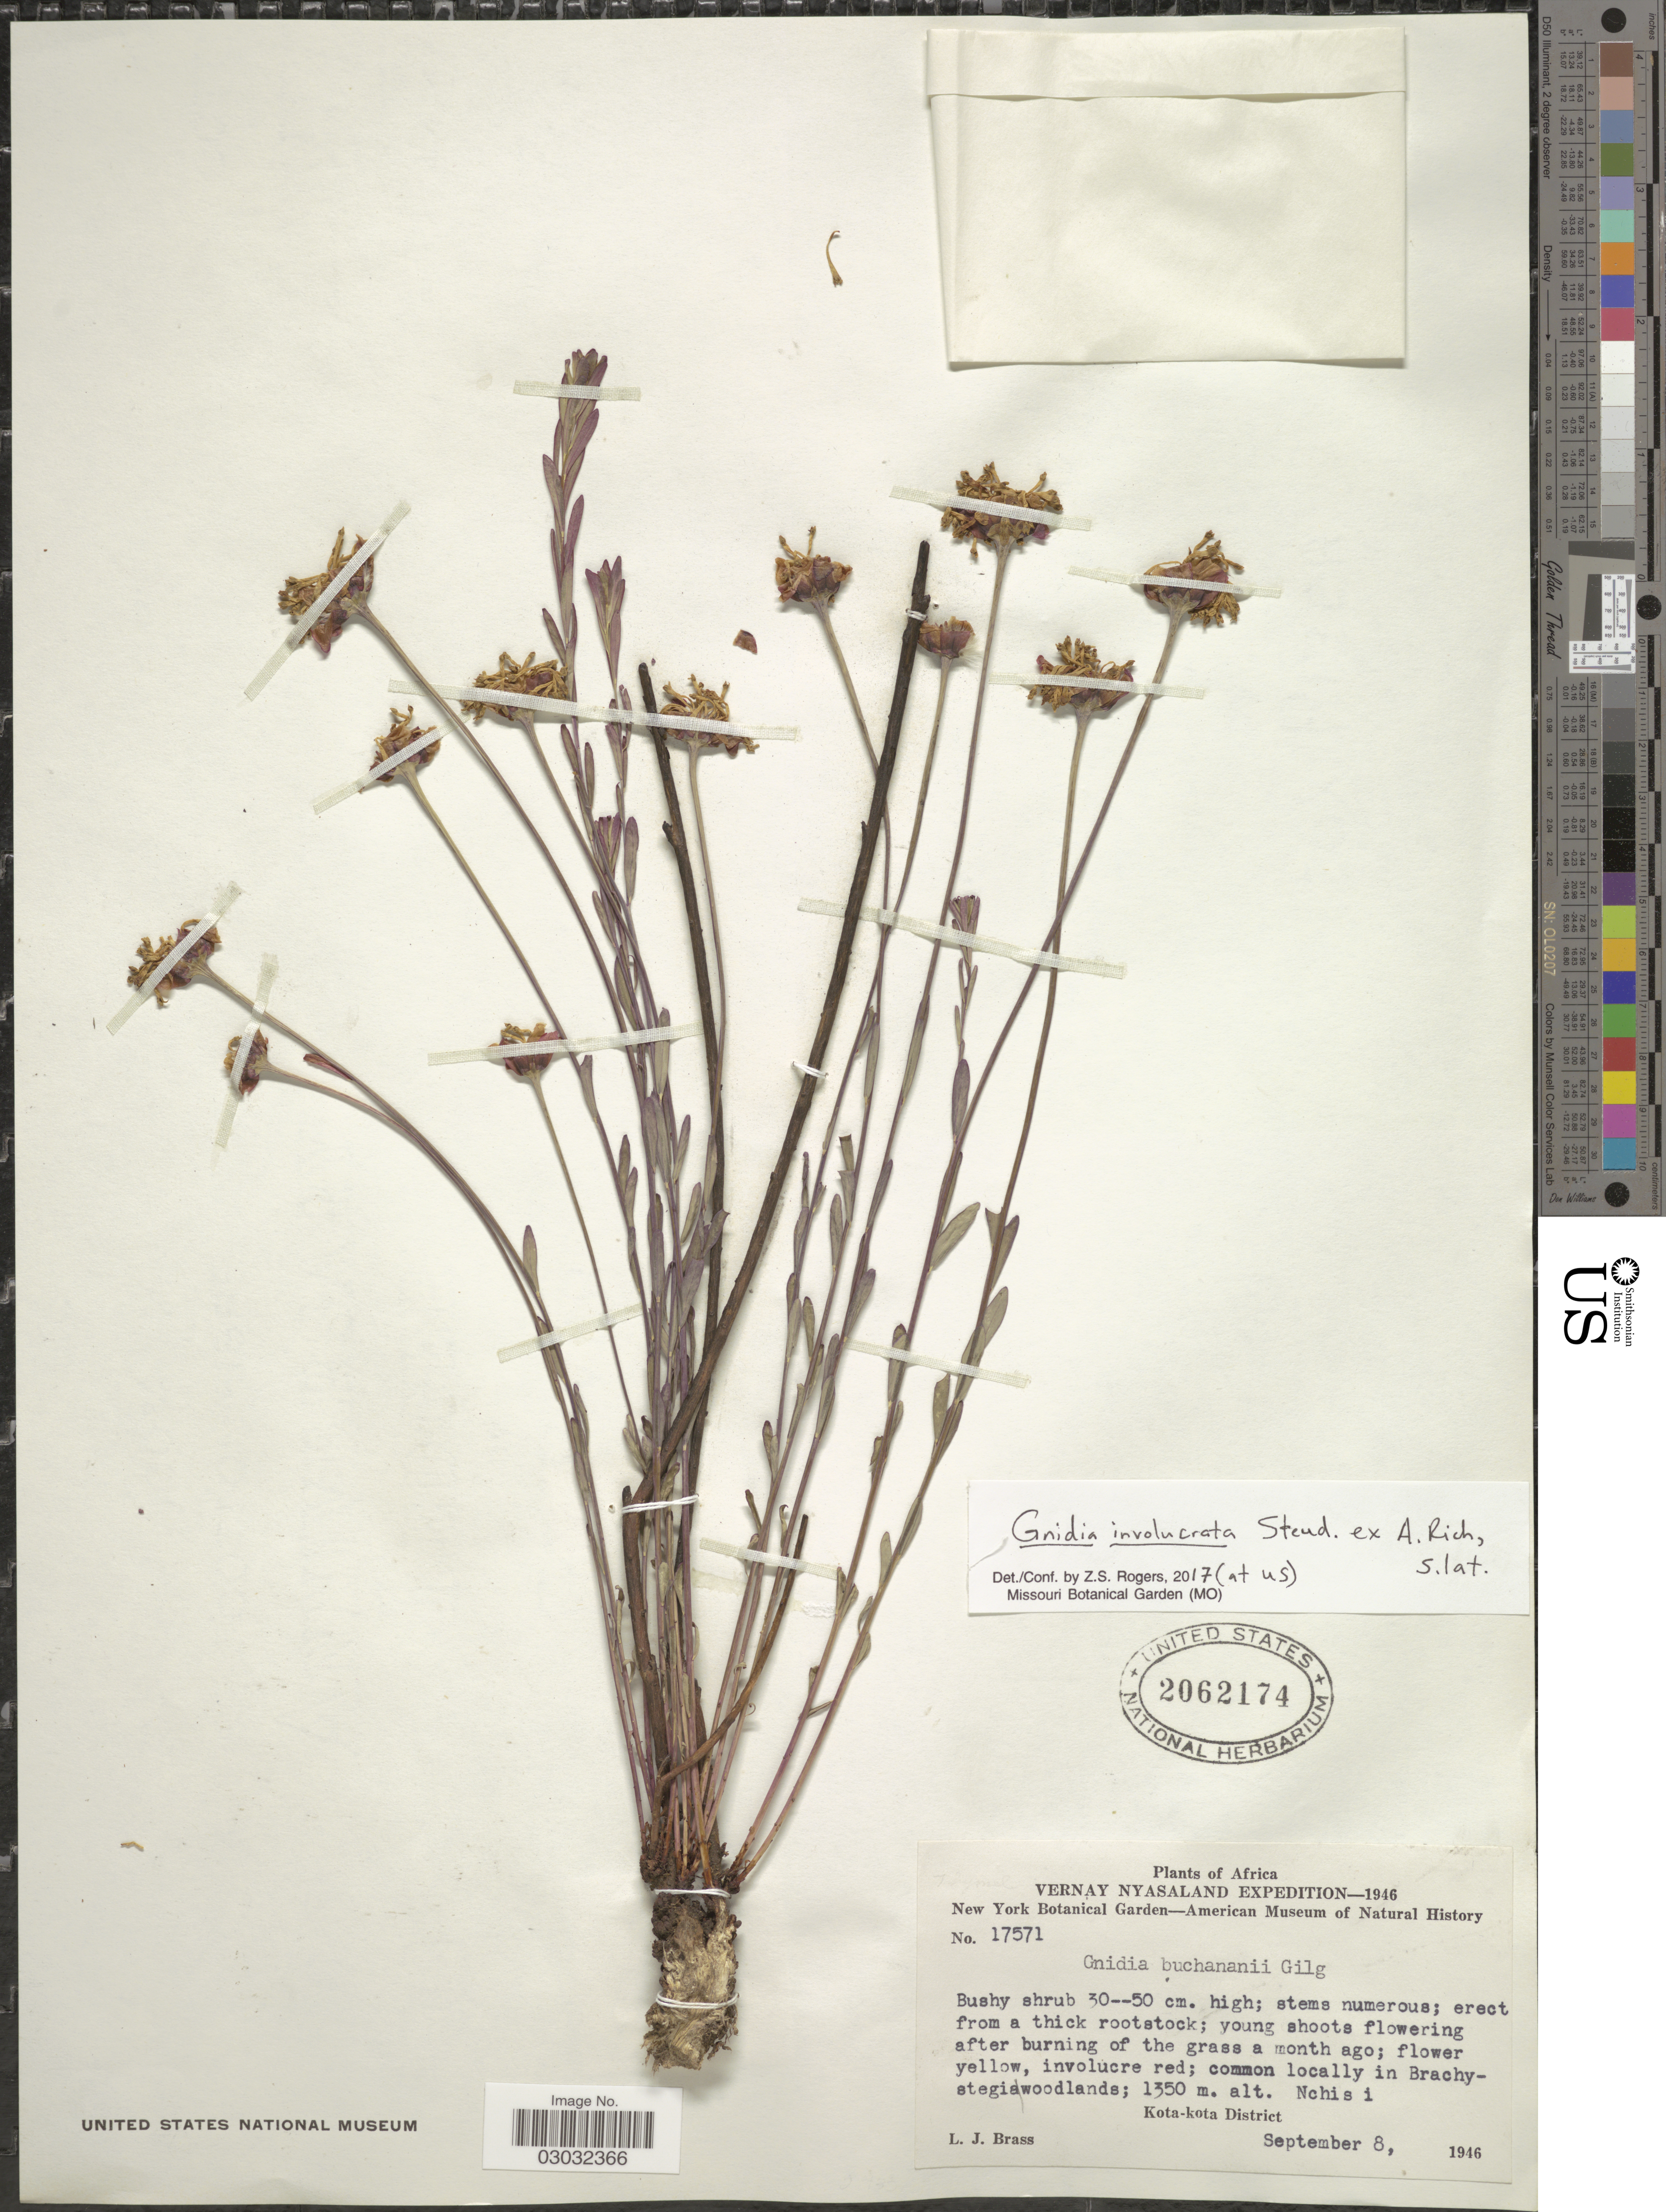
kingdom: Plantae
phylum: Tracheophyta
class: Magnoliopsida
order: Malvales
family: Thymelaeaceae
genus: Lasiosiphon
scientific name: Lasiosiphon involucratus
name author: (Steud. ex A. Rich.) Olaniyan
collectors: L. J. Brass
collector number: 17571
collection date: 1946-09-08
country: Malawi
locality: Vernay Nyasaland. In Brachy-stegiawoodlands. Kota-kota District.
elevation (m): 1350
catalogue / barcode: US 2062174